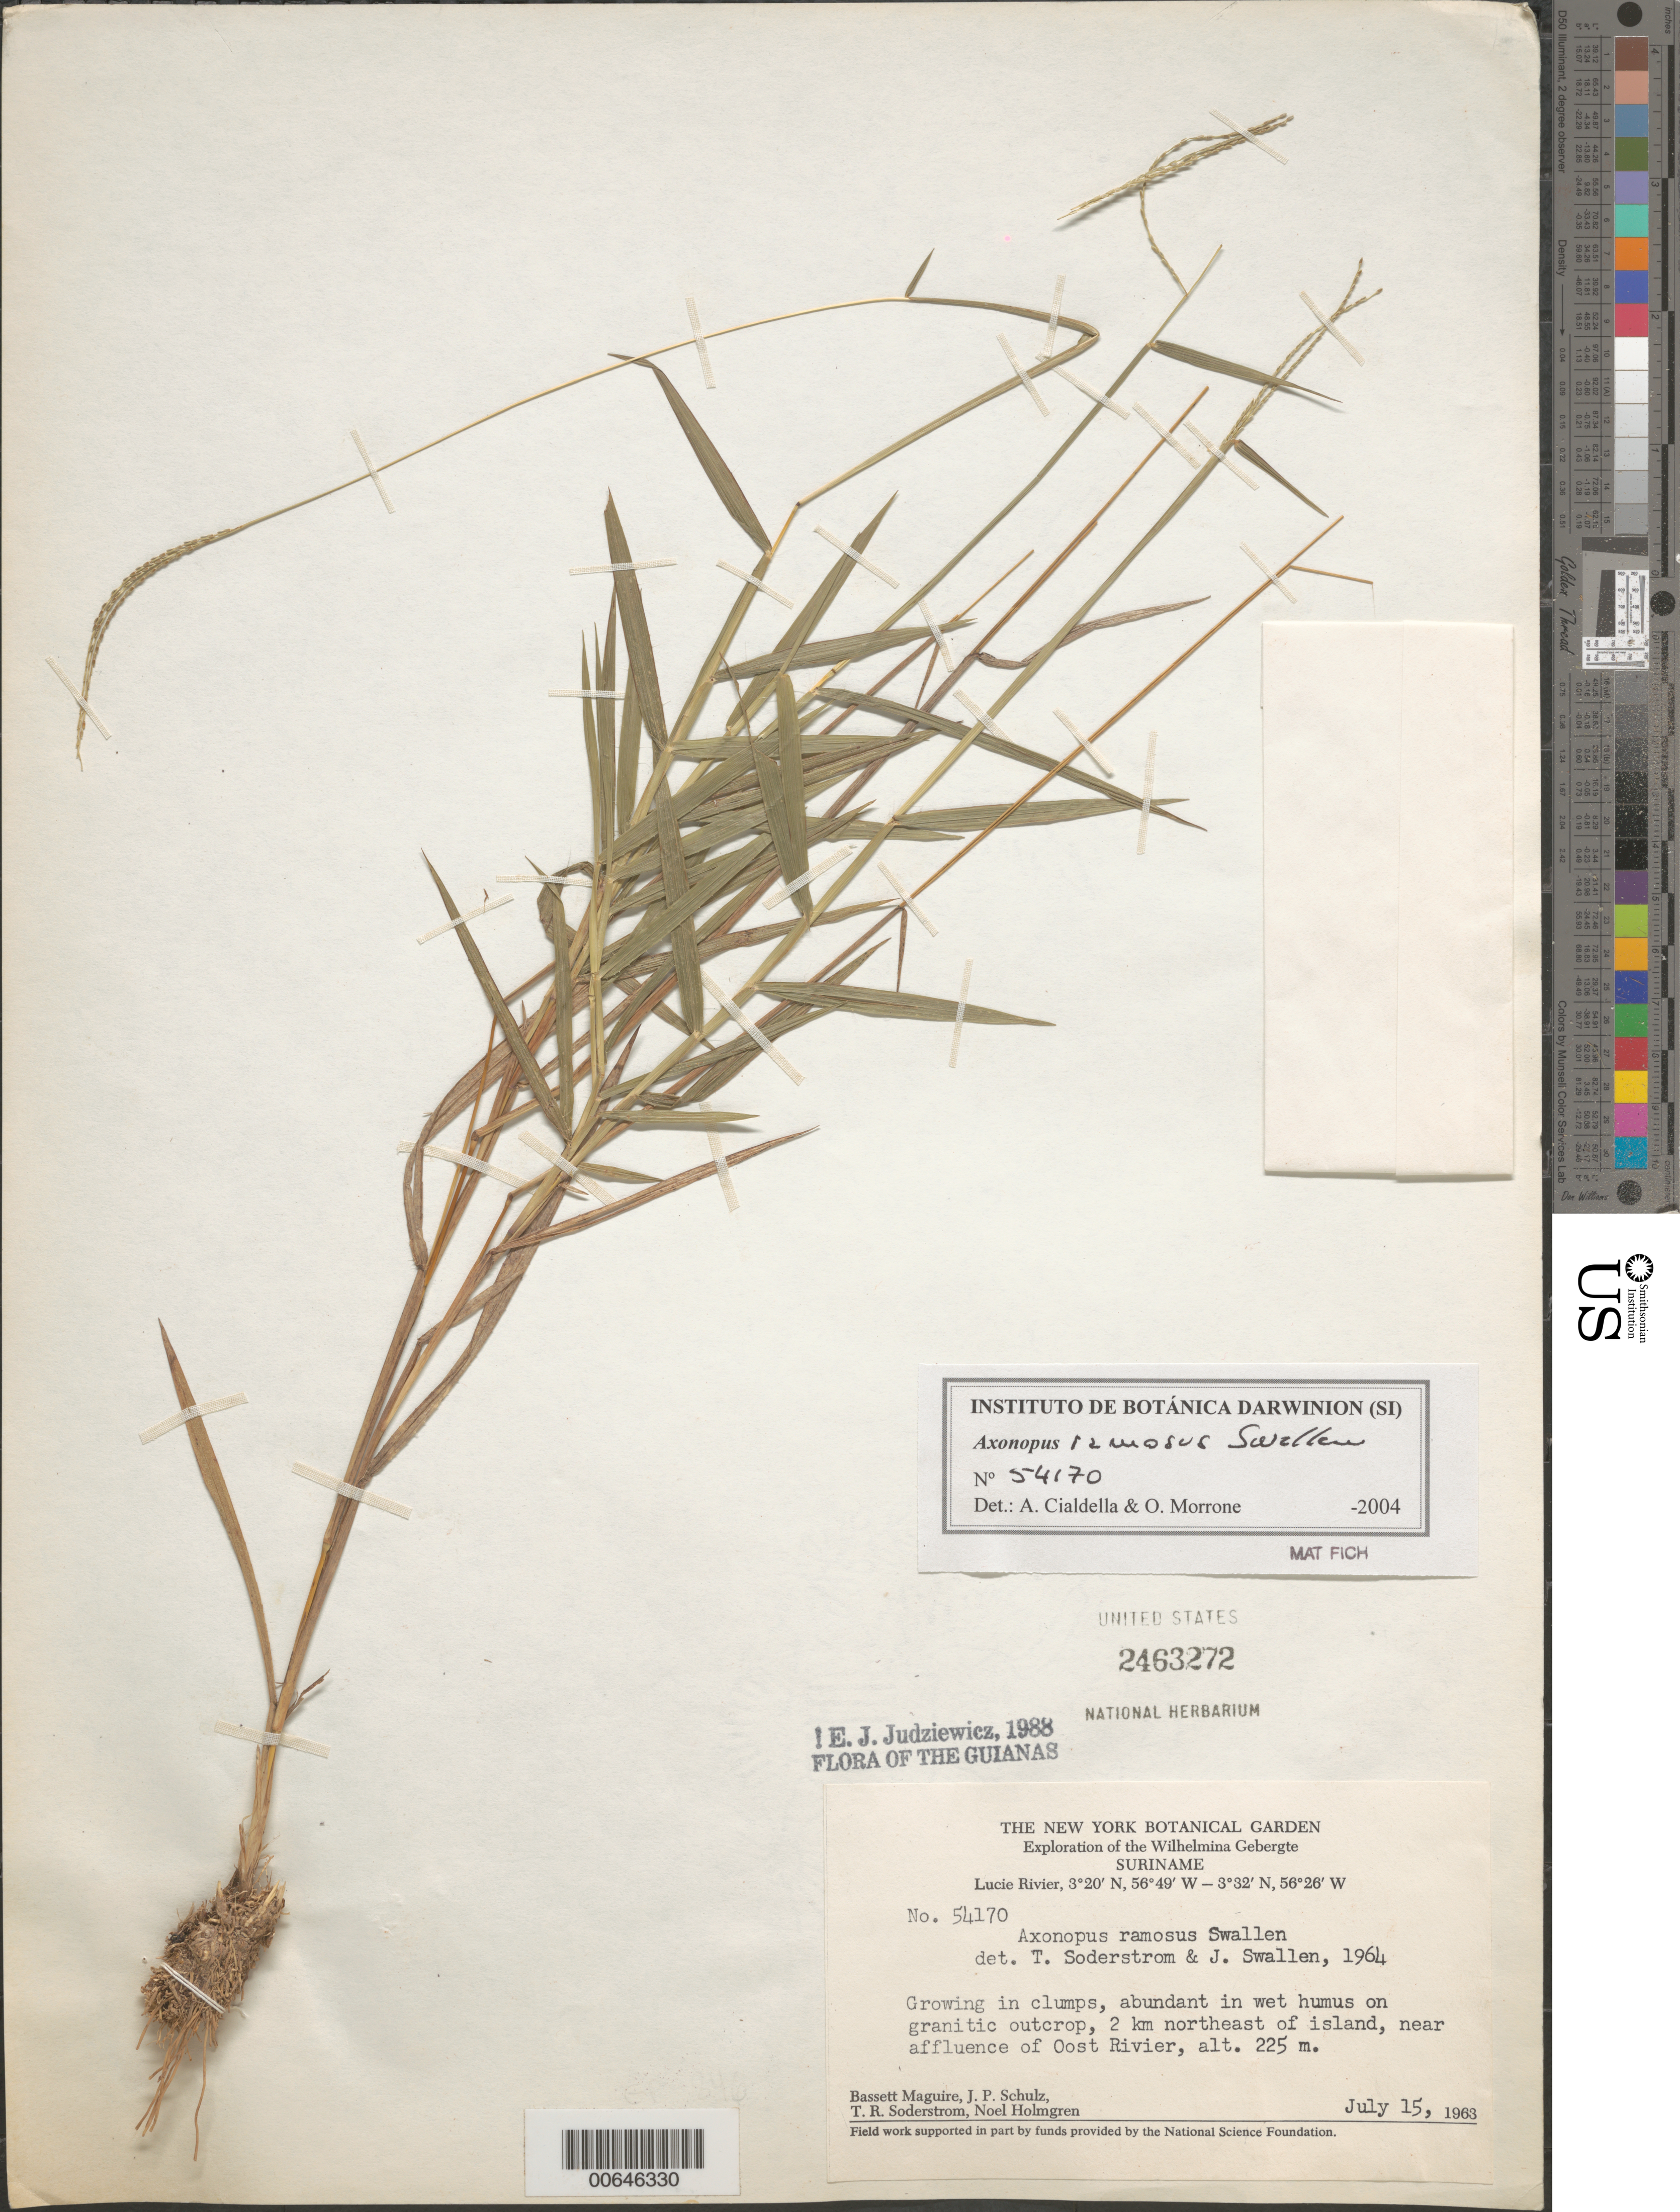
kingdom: Plantae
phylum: Tracheophyta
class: Liliopsida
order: Poales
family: Poaceae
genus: Axonopus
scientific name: Axonopus ramosus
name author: Swallen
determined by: Judziewicz, E. J.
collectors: B. Maguire, J. P. Schulz, T. R. Soderstrom & N. H. Holmgren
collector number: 54170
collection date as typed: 15-Jul-63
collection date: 1963-07-15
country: Suriname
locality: Lucie R., 2 km NW of island, near affluence of Oost R., Wilhelmina Gebergte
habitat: Growing in clumps; in wet humus on granitic outcrops.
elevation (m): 225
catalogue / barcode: US 2463272